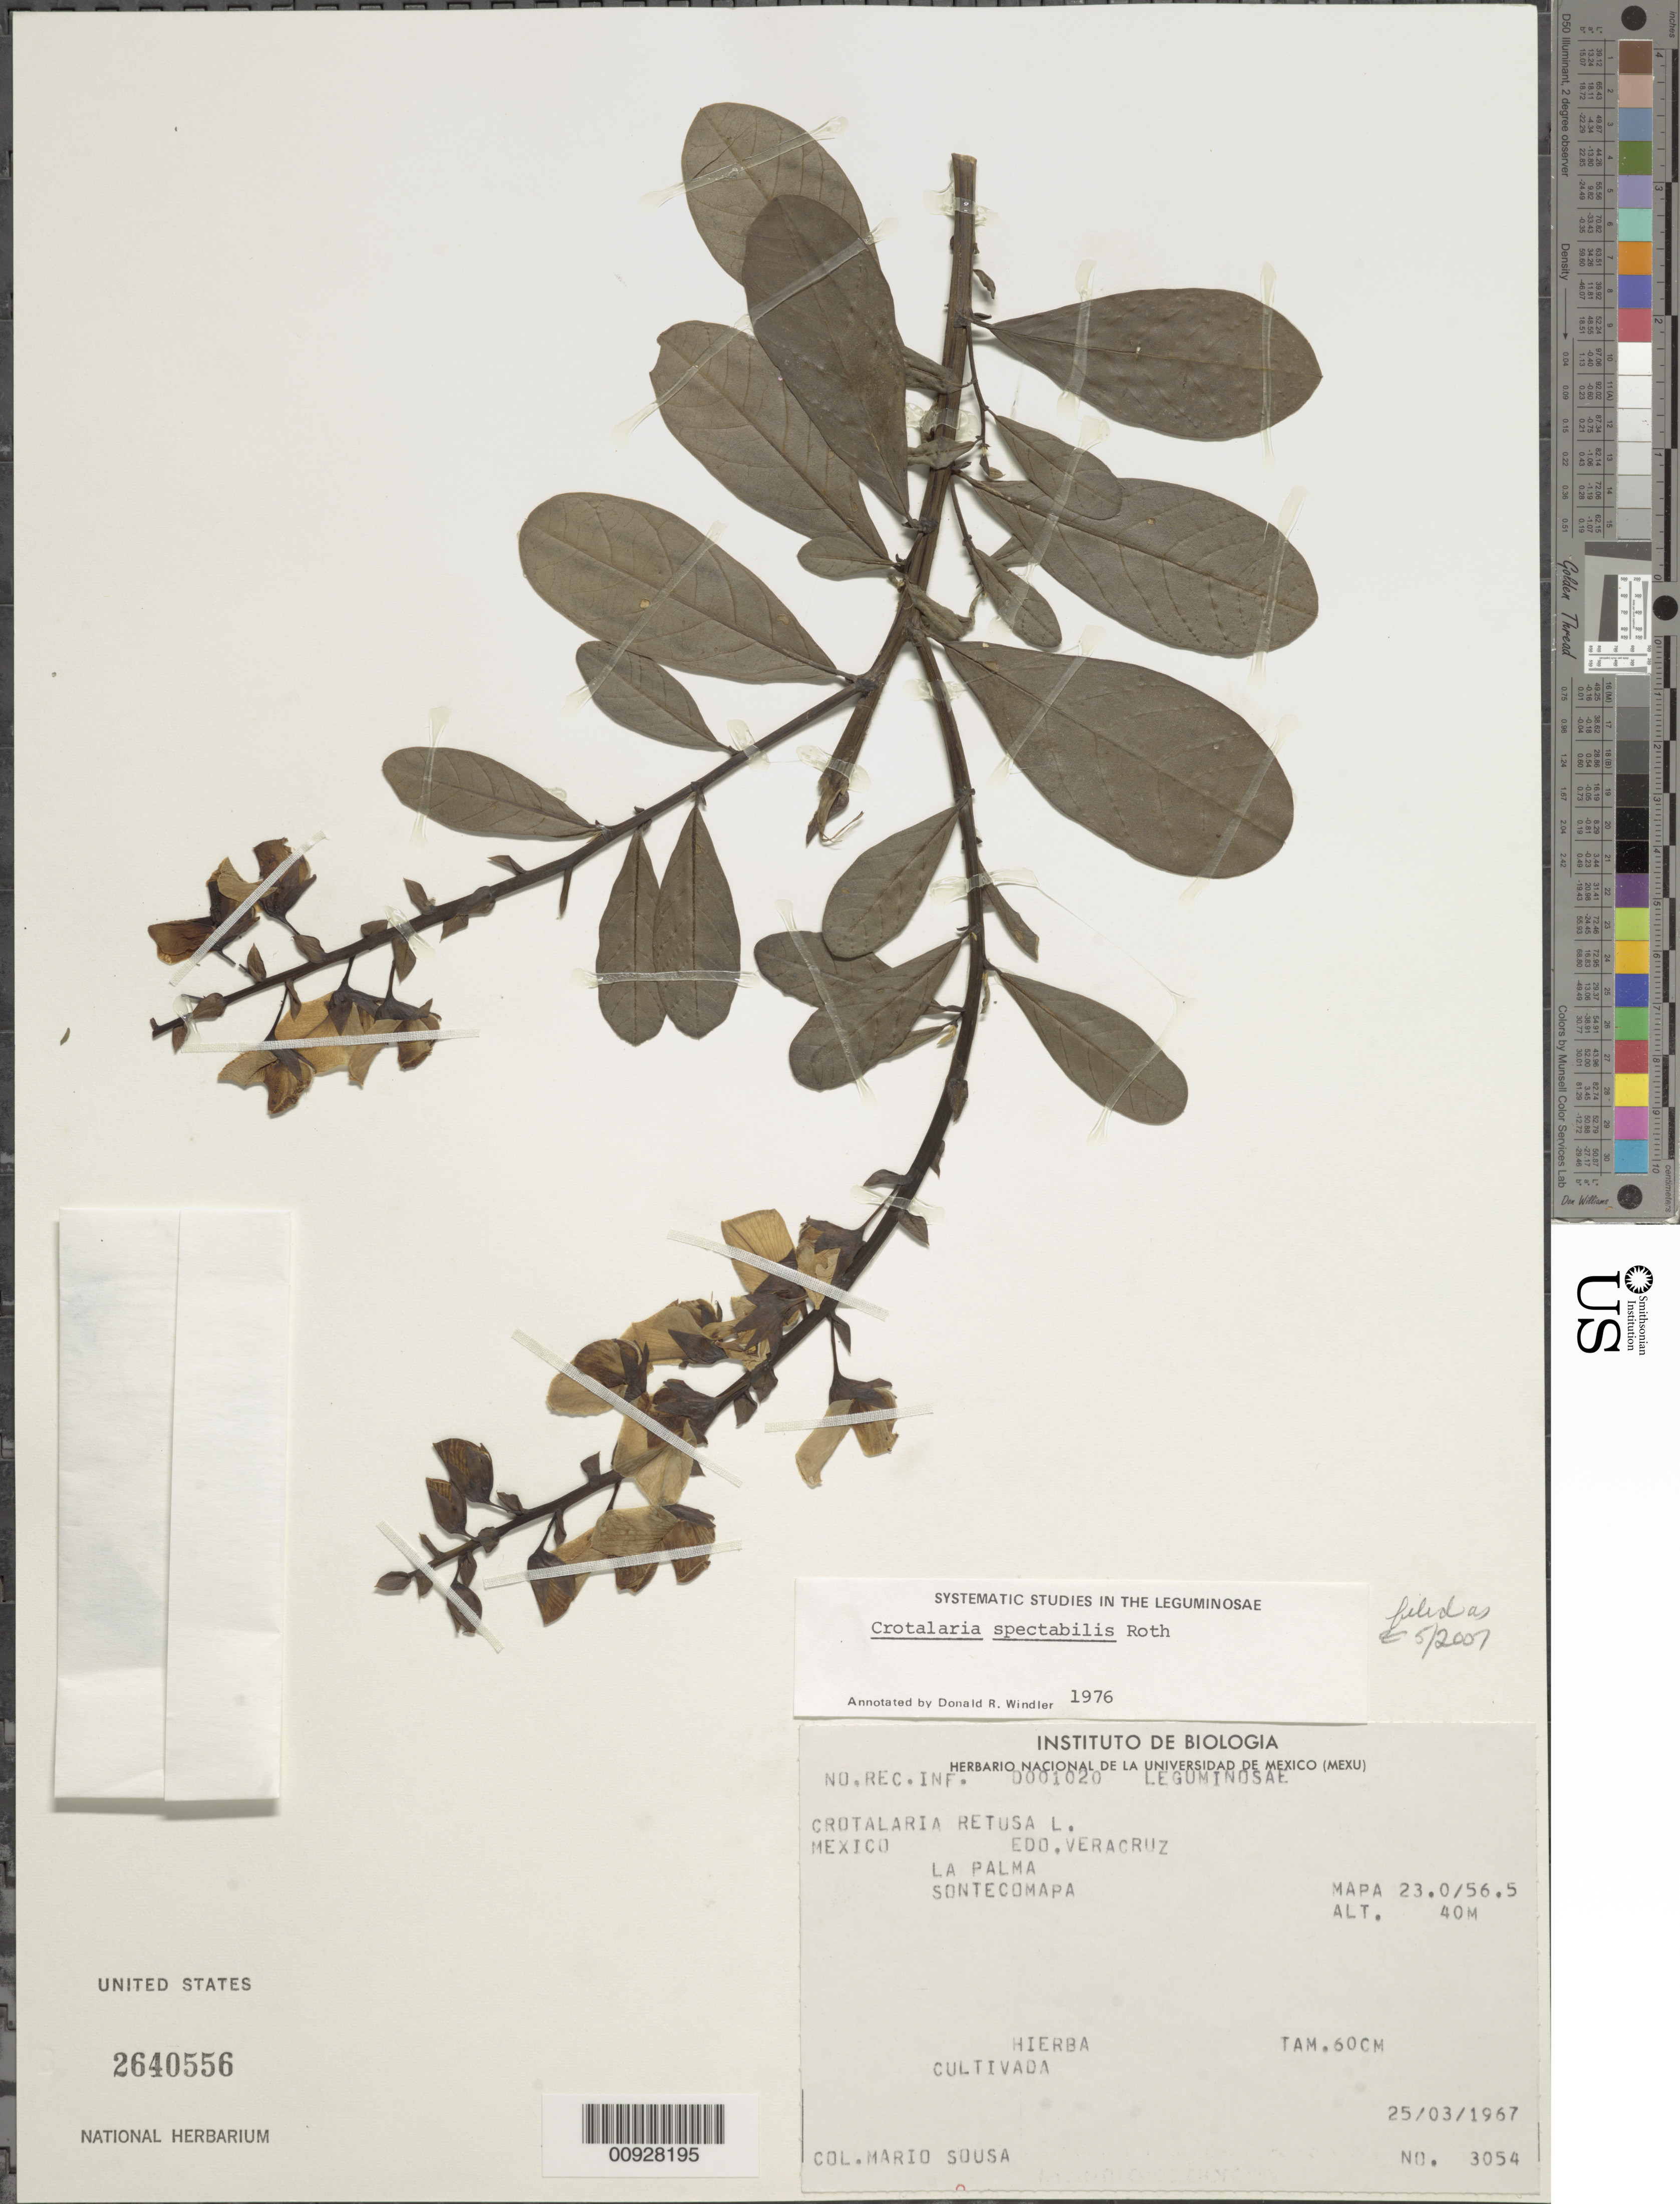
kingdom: Plantae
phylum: Tracheophyta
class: Magnoliopsida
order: Fabales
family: Fabaceae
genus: Crotalaria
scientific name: Crotalaria spectabilis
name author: Roth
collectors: M. Sousa S.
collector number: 3054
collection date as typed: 25 Mar 1967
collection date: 1967-03-25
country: Mexico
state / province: Veracruz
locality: Edo. Veracruz, La Palma, Sontecomapa. Mapa 23.0/56.5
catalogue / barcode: US 2640556